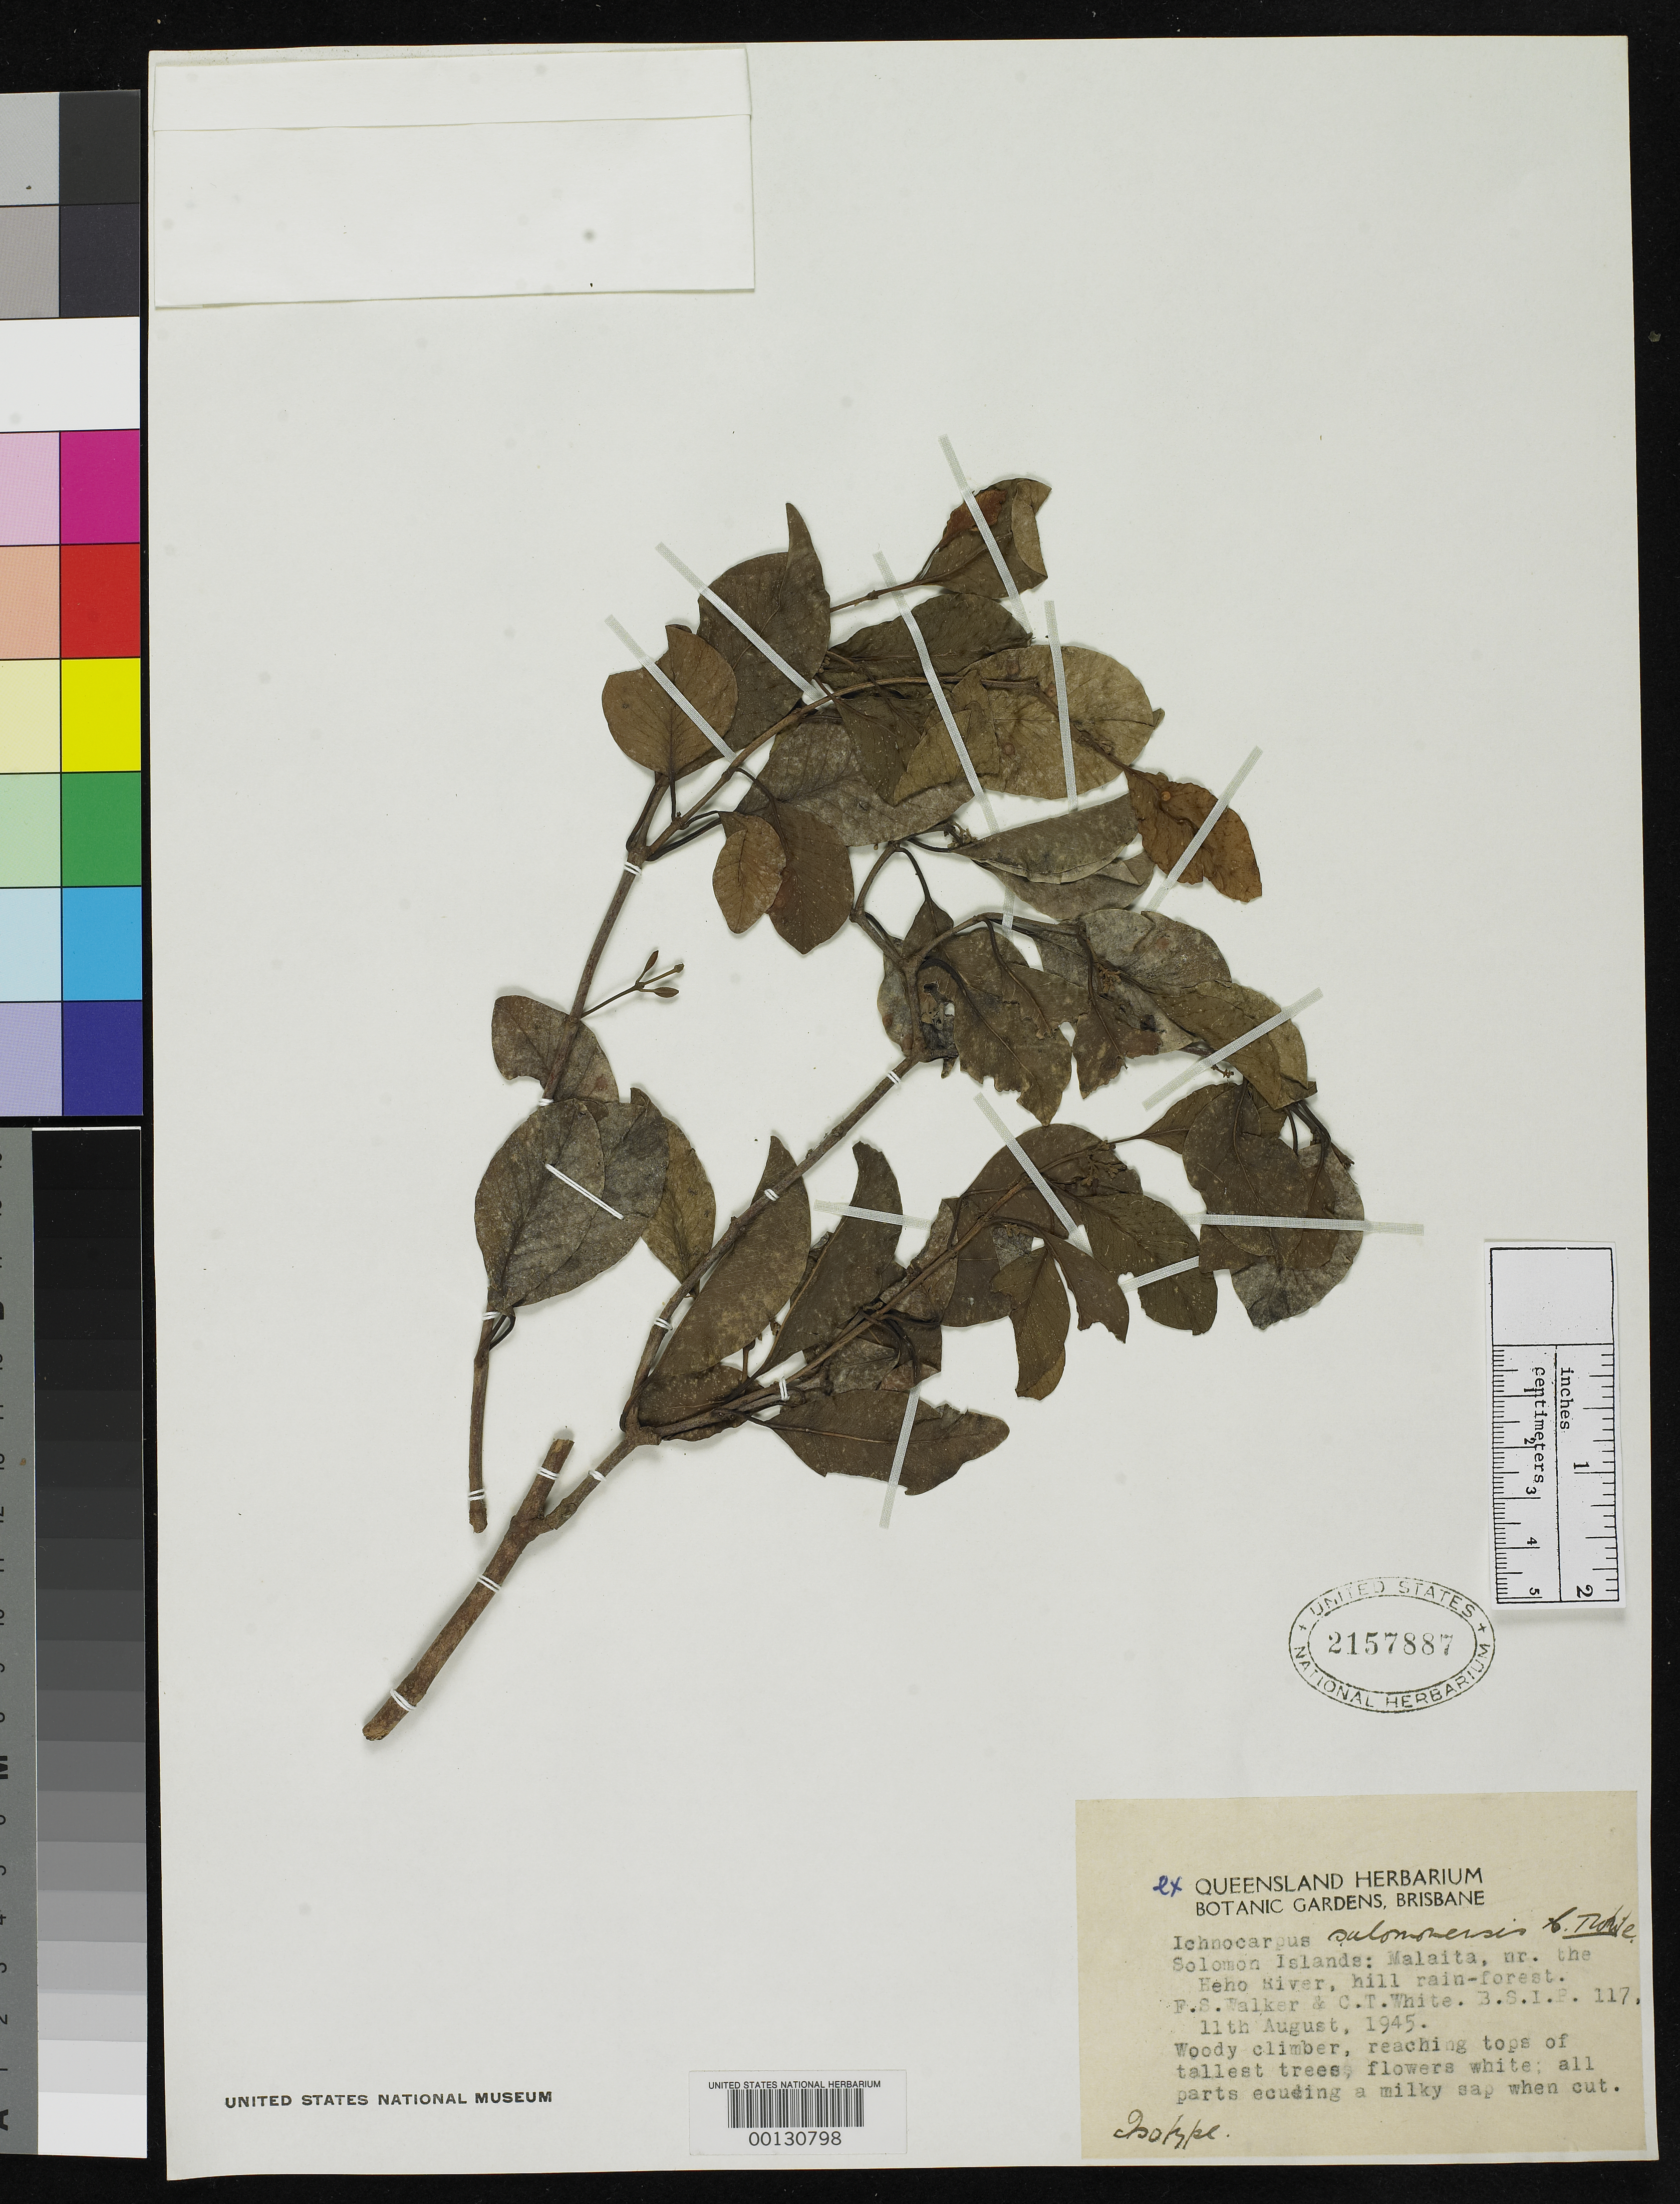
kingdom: Plantae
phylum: Tracheophyta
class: Magnoliopsida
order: Gentianales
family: Apocynaceae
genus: Ichnocarpus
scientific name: Ichnocarpus salomonensis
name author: C.T. White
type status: Isotype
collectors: F. Walker & C. T. White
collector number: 117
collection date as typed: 11 Aug 1945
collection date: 1945-08-11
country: Solomon Islands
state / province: Malaita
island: Malaita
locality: Near Heho River.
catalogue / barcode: US 2157887